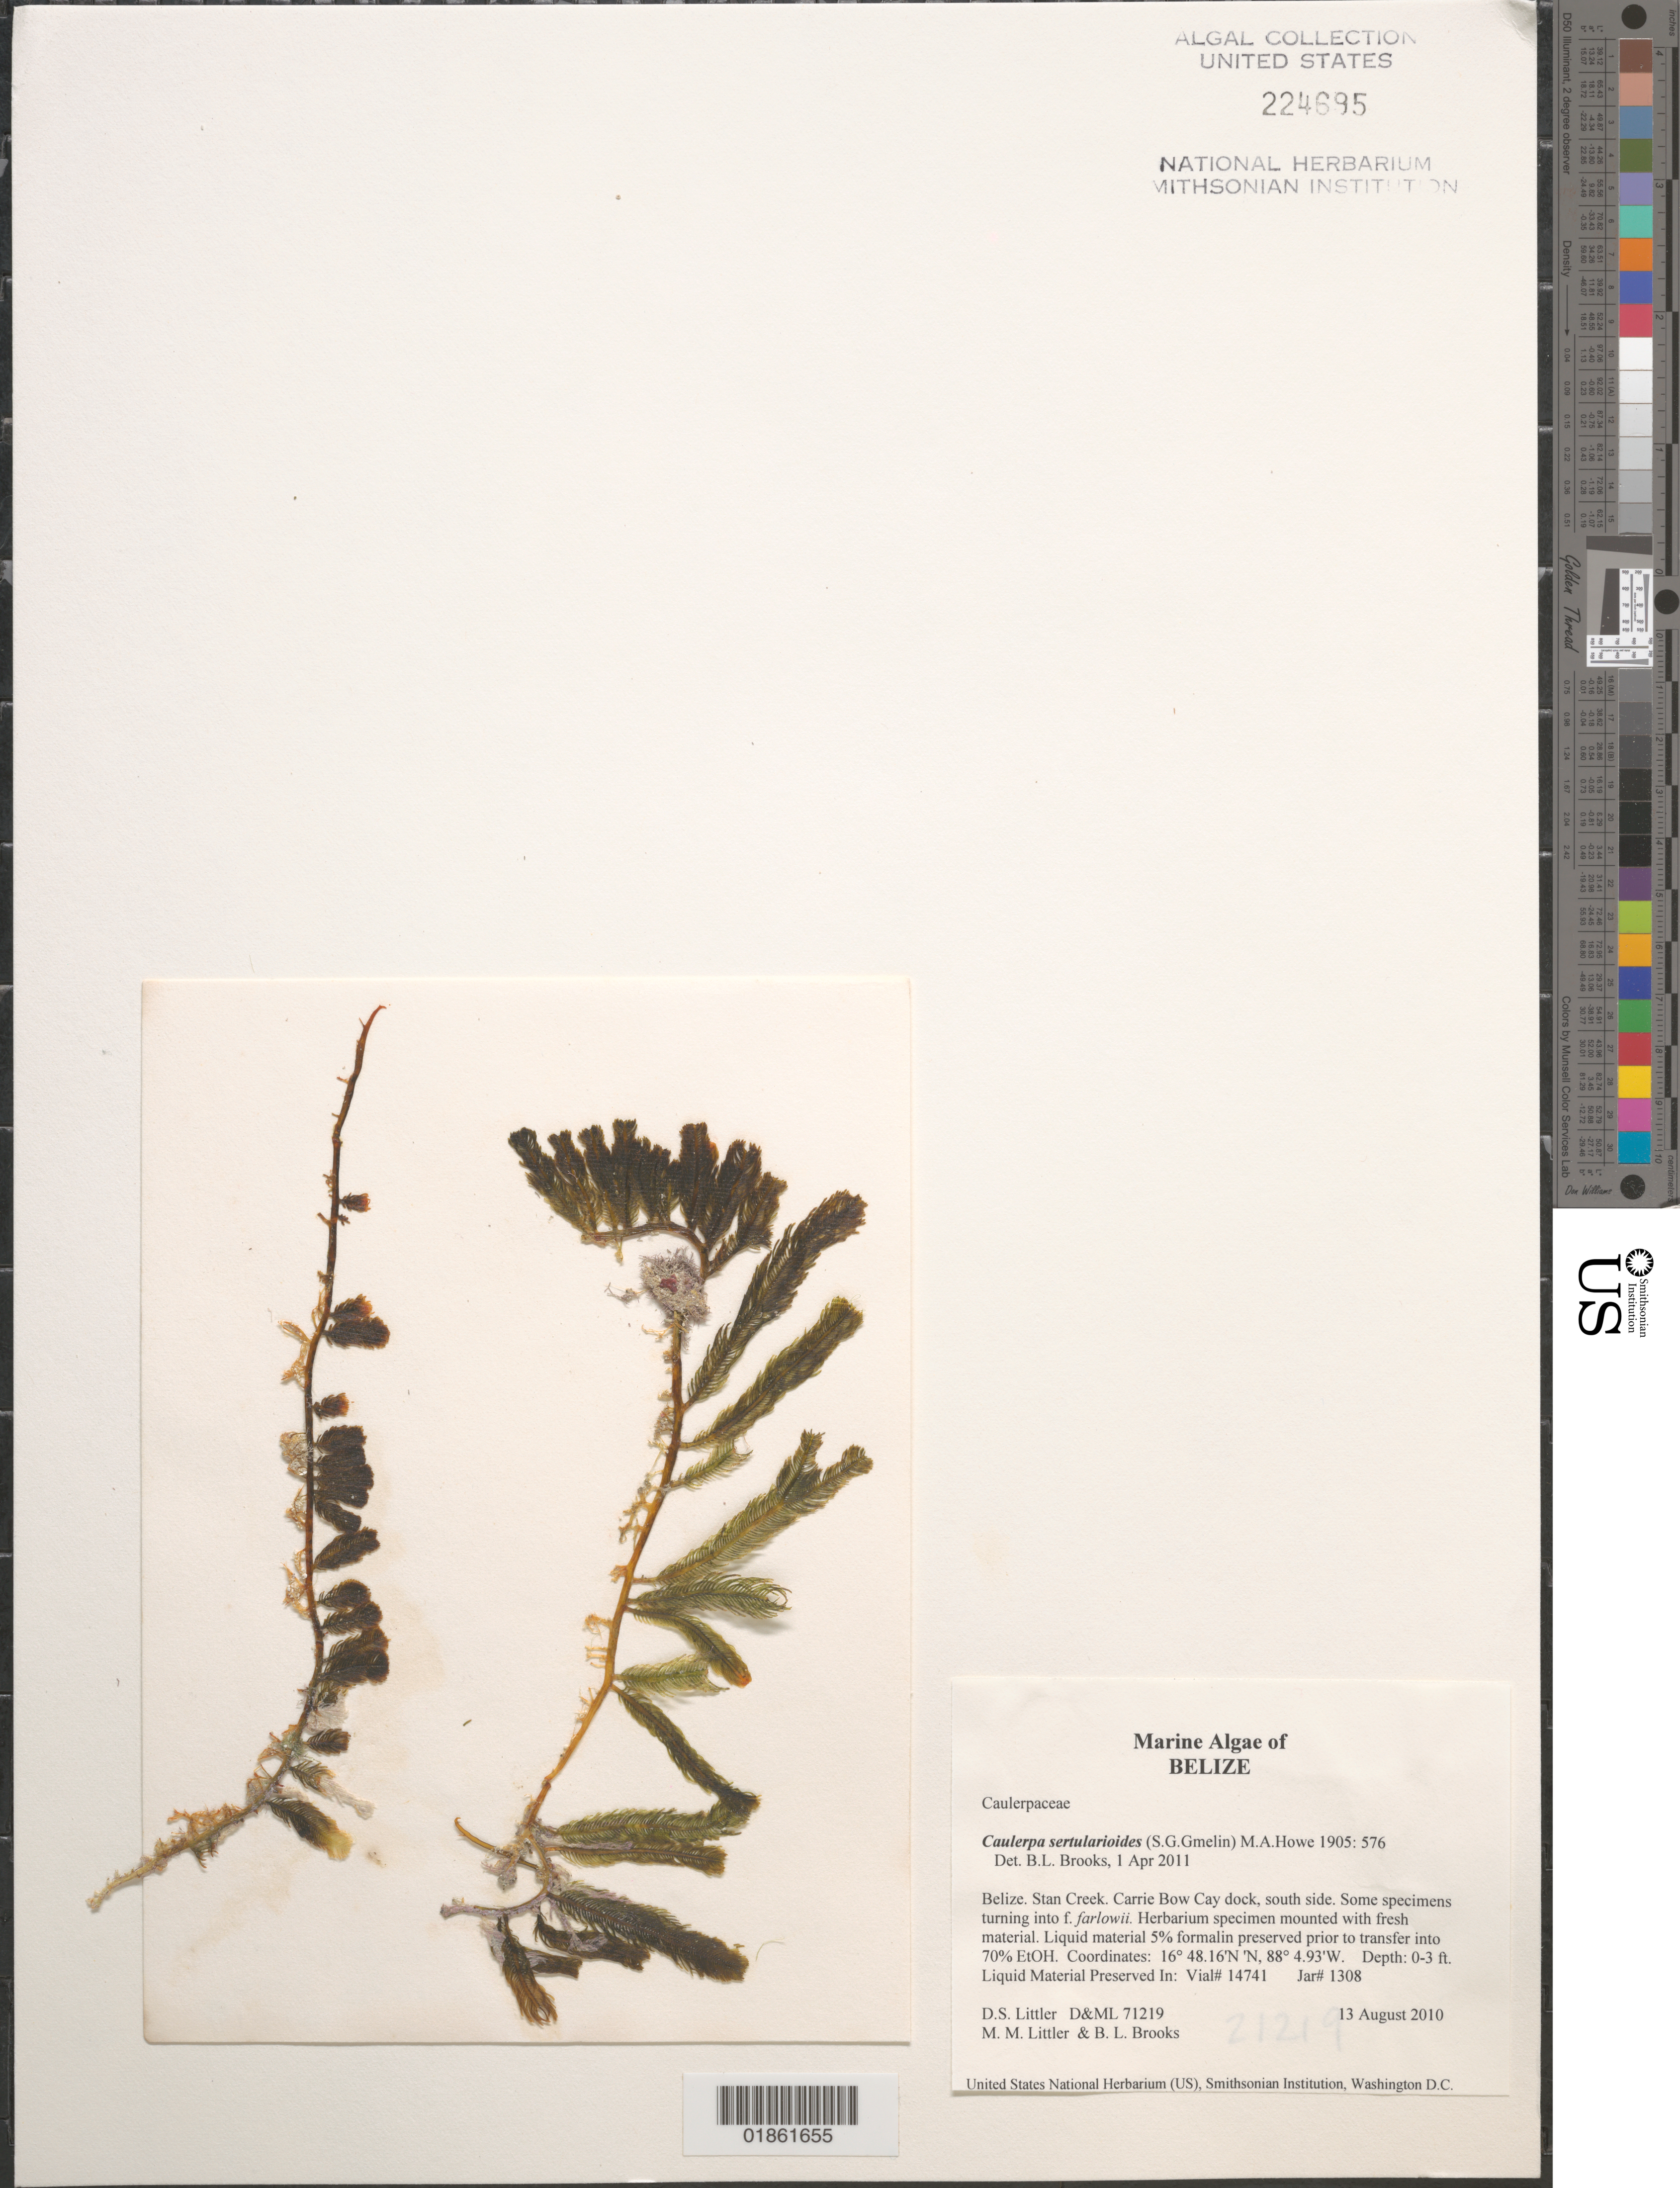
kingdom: Plantae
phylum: Chlorophyta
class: Ulvophyceae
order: Bryopsidales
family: Caulerpaceae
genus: Caulerpa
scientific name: Caulerpa sertularioides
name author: (S.G. Gmel.) M. Howe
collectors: D. S. Littler & M. M. Littler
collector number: D&ML 71219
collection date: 2010-08-13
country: Belize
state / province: Stann Creek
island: Carrie Bow Cay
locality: Carrie Bow Cay dock.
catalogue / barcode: US 224695